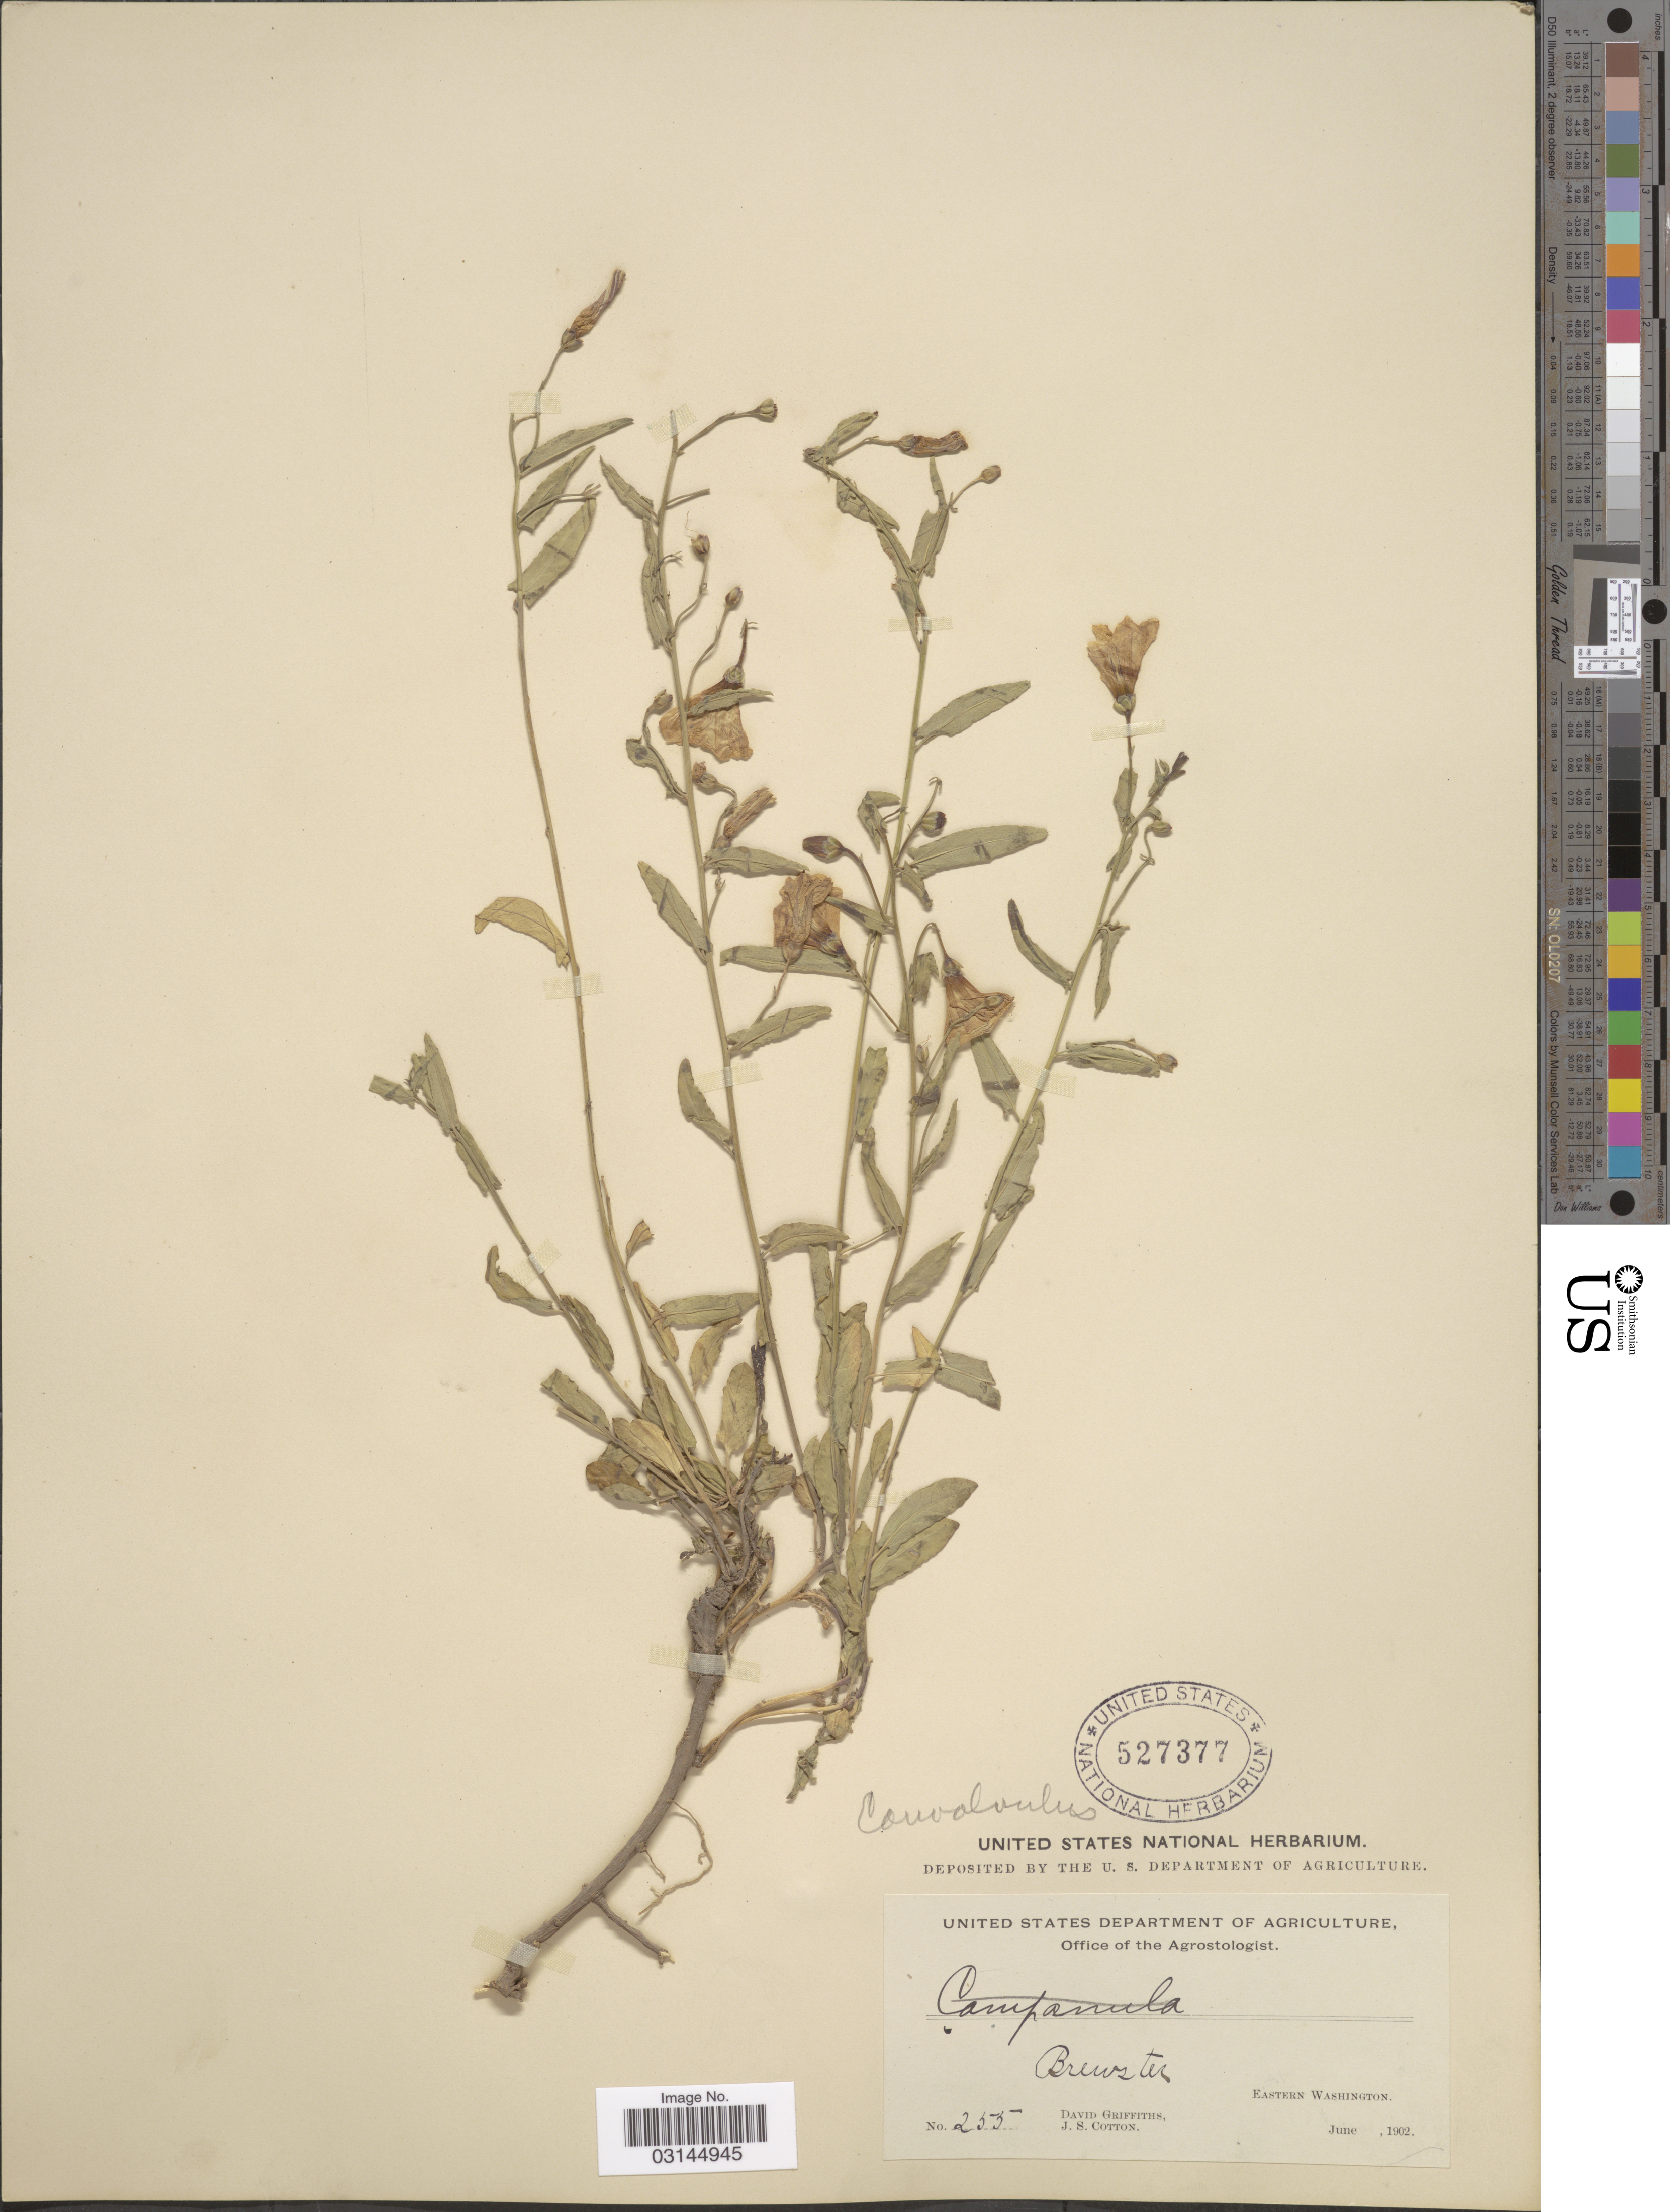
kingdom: Plantae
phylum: Tracheophyta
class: Magnoliopsida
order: Solanales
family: Convolvulaceae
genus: Convolvulus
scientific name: Convolvulus arvensis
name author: L.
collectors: D. Griffiths & J. S. Cotton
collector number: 255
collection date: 1902-06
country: United States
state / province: Washington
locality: Brewster, Eastern Washington.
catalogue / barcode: US 527377